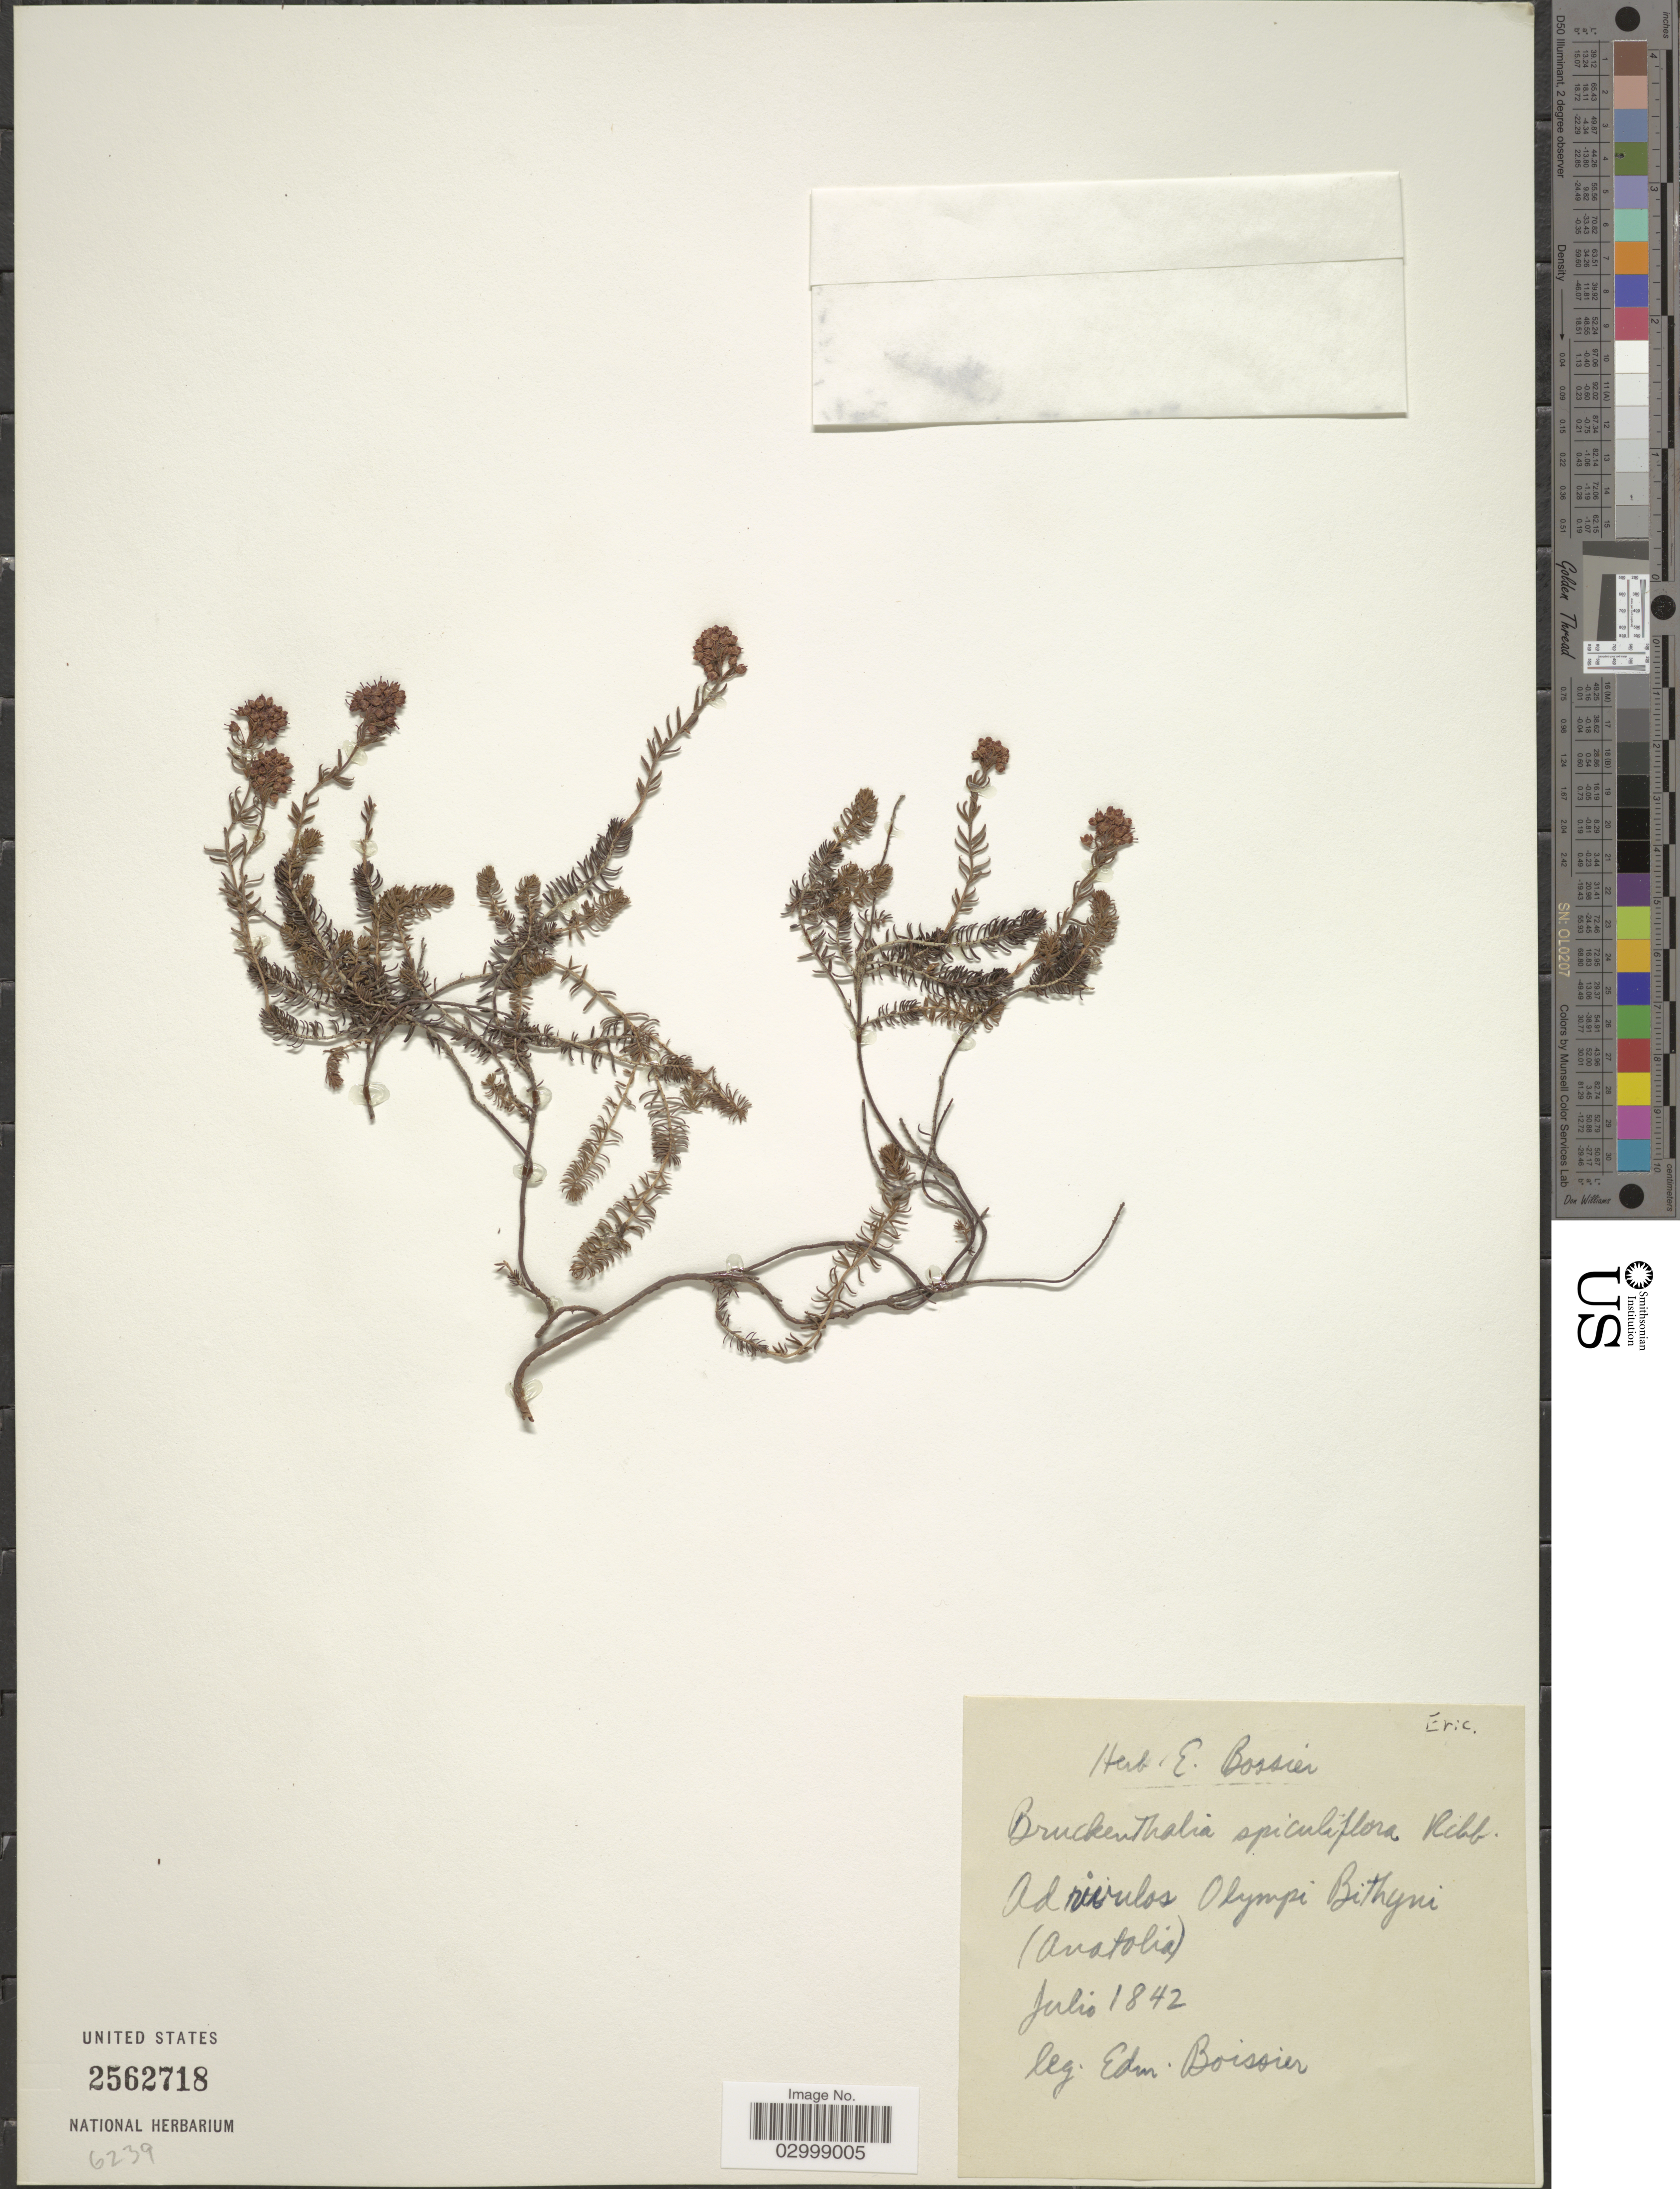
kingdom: Plantae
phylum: Tracheophyta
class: Magnoliopsida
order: Ericales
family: Ericaceae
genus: Bruckenthalia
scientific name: Bruckenthalia spiculifolia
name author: (Salisb.) Rchb.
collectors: P. Boissier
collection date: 1842-07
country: Turkey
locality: Ad rivulos Olympi Bithyni (Anatolia).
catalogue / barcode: US 2562718